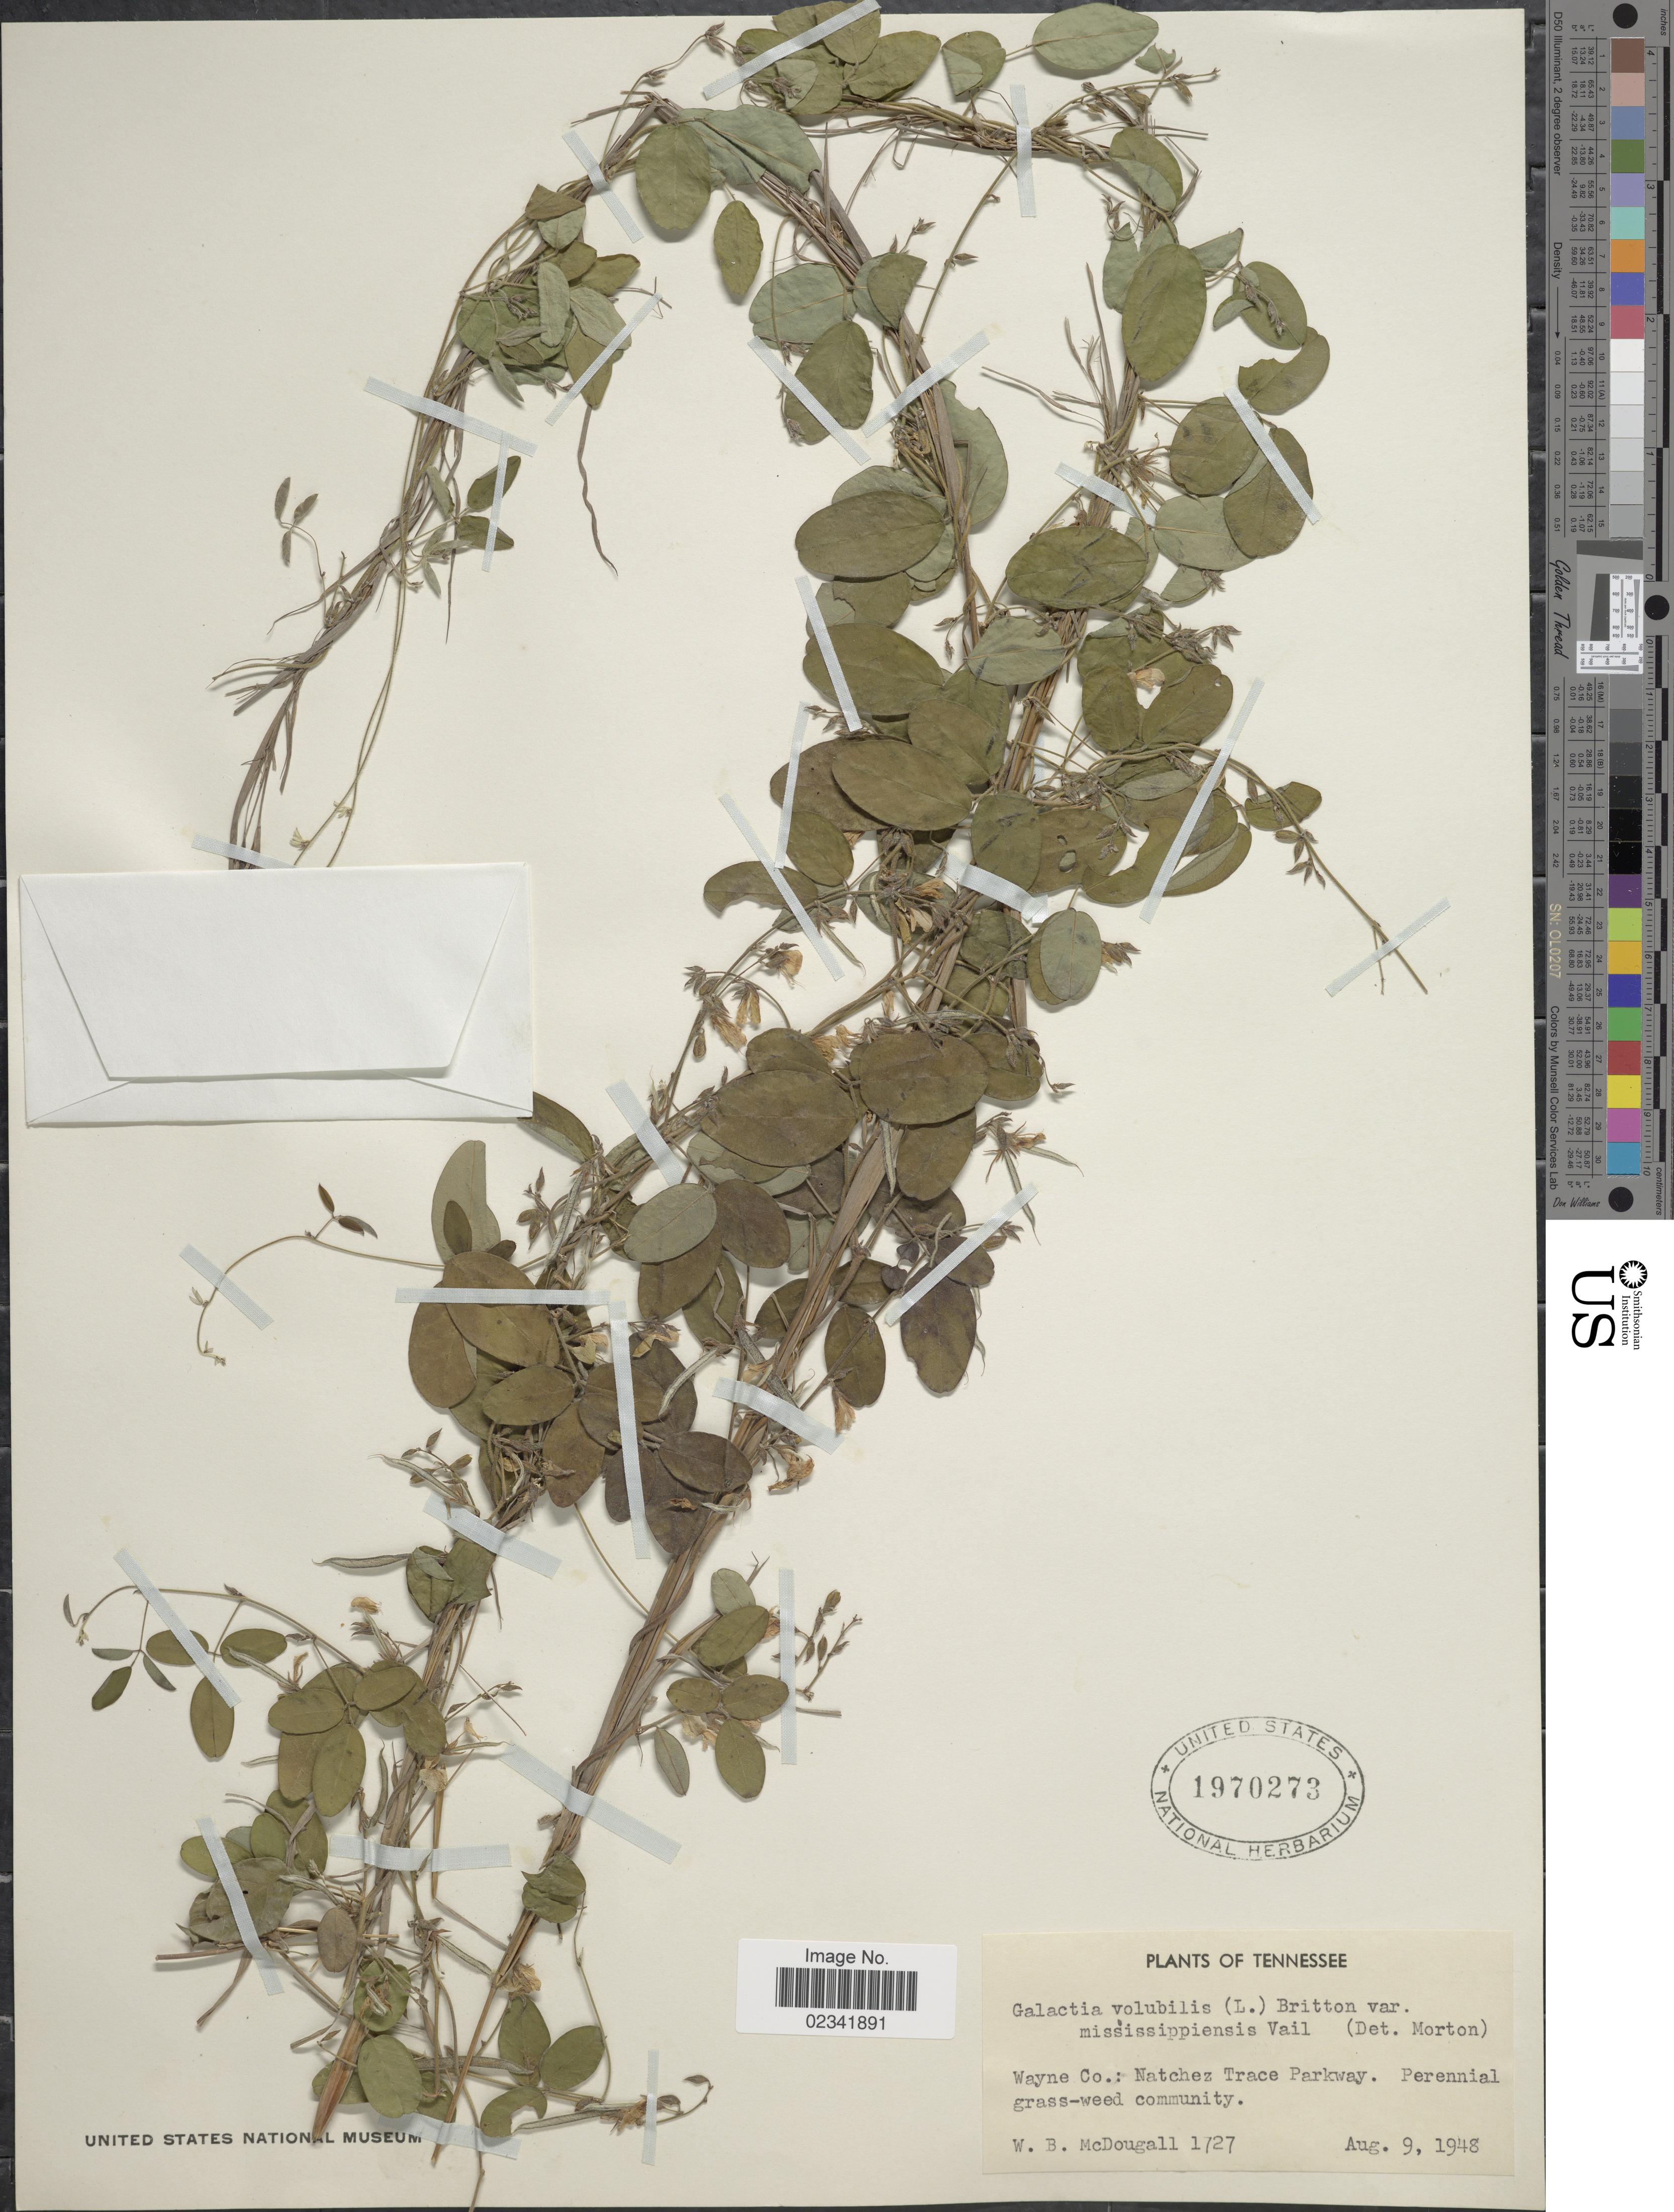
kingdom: Plantae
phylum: Tracheophyta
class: Magnoliopsida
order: Fabales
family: Fabaceae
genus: Galactia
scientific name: Galactia volubilis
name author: (L.) Britton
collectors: W. B. McDougall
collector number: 1727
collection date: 1948-08-09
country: United States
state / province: Tennessee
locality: Wayne Co.: Natchez Trace Parkway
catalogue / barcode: US 1970273